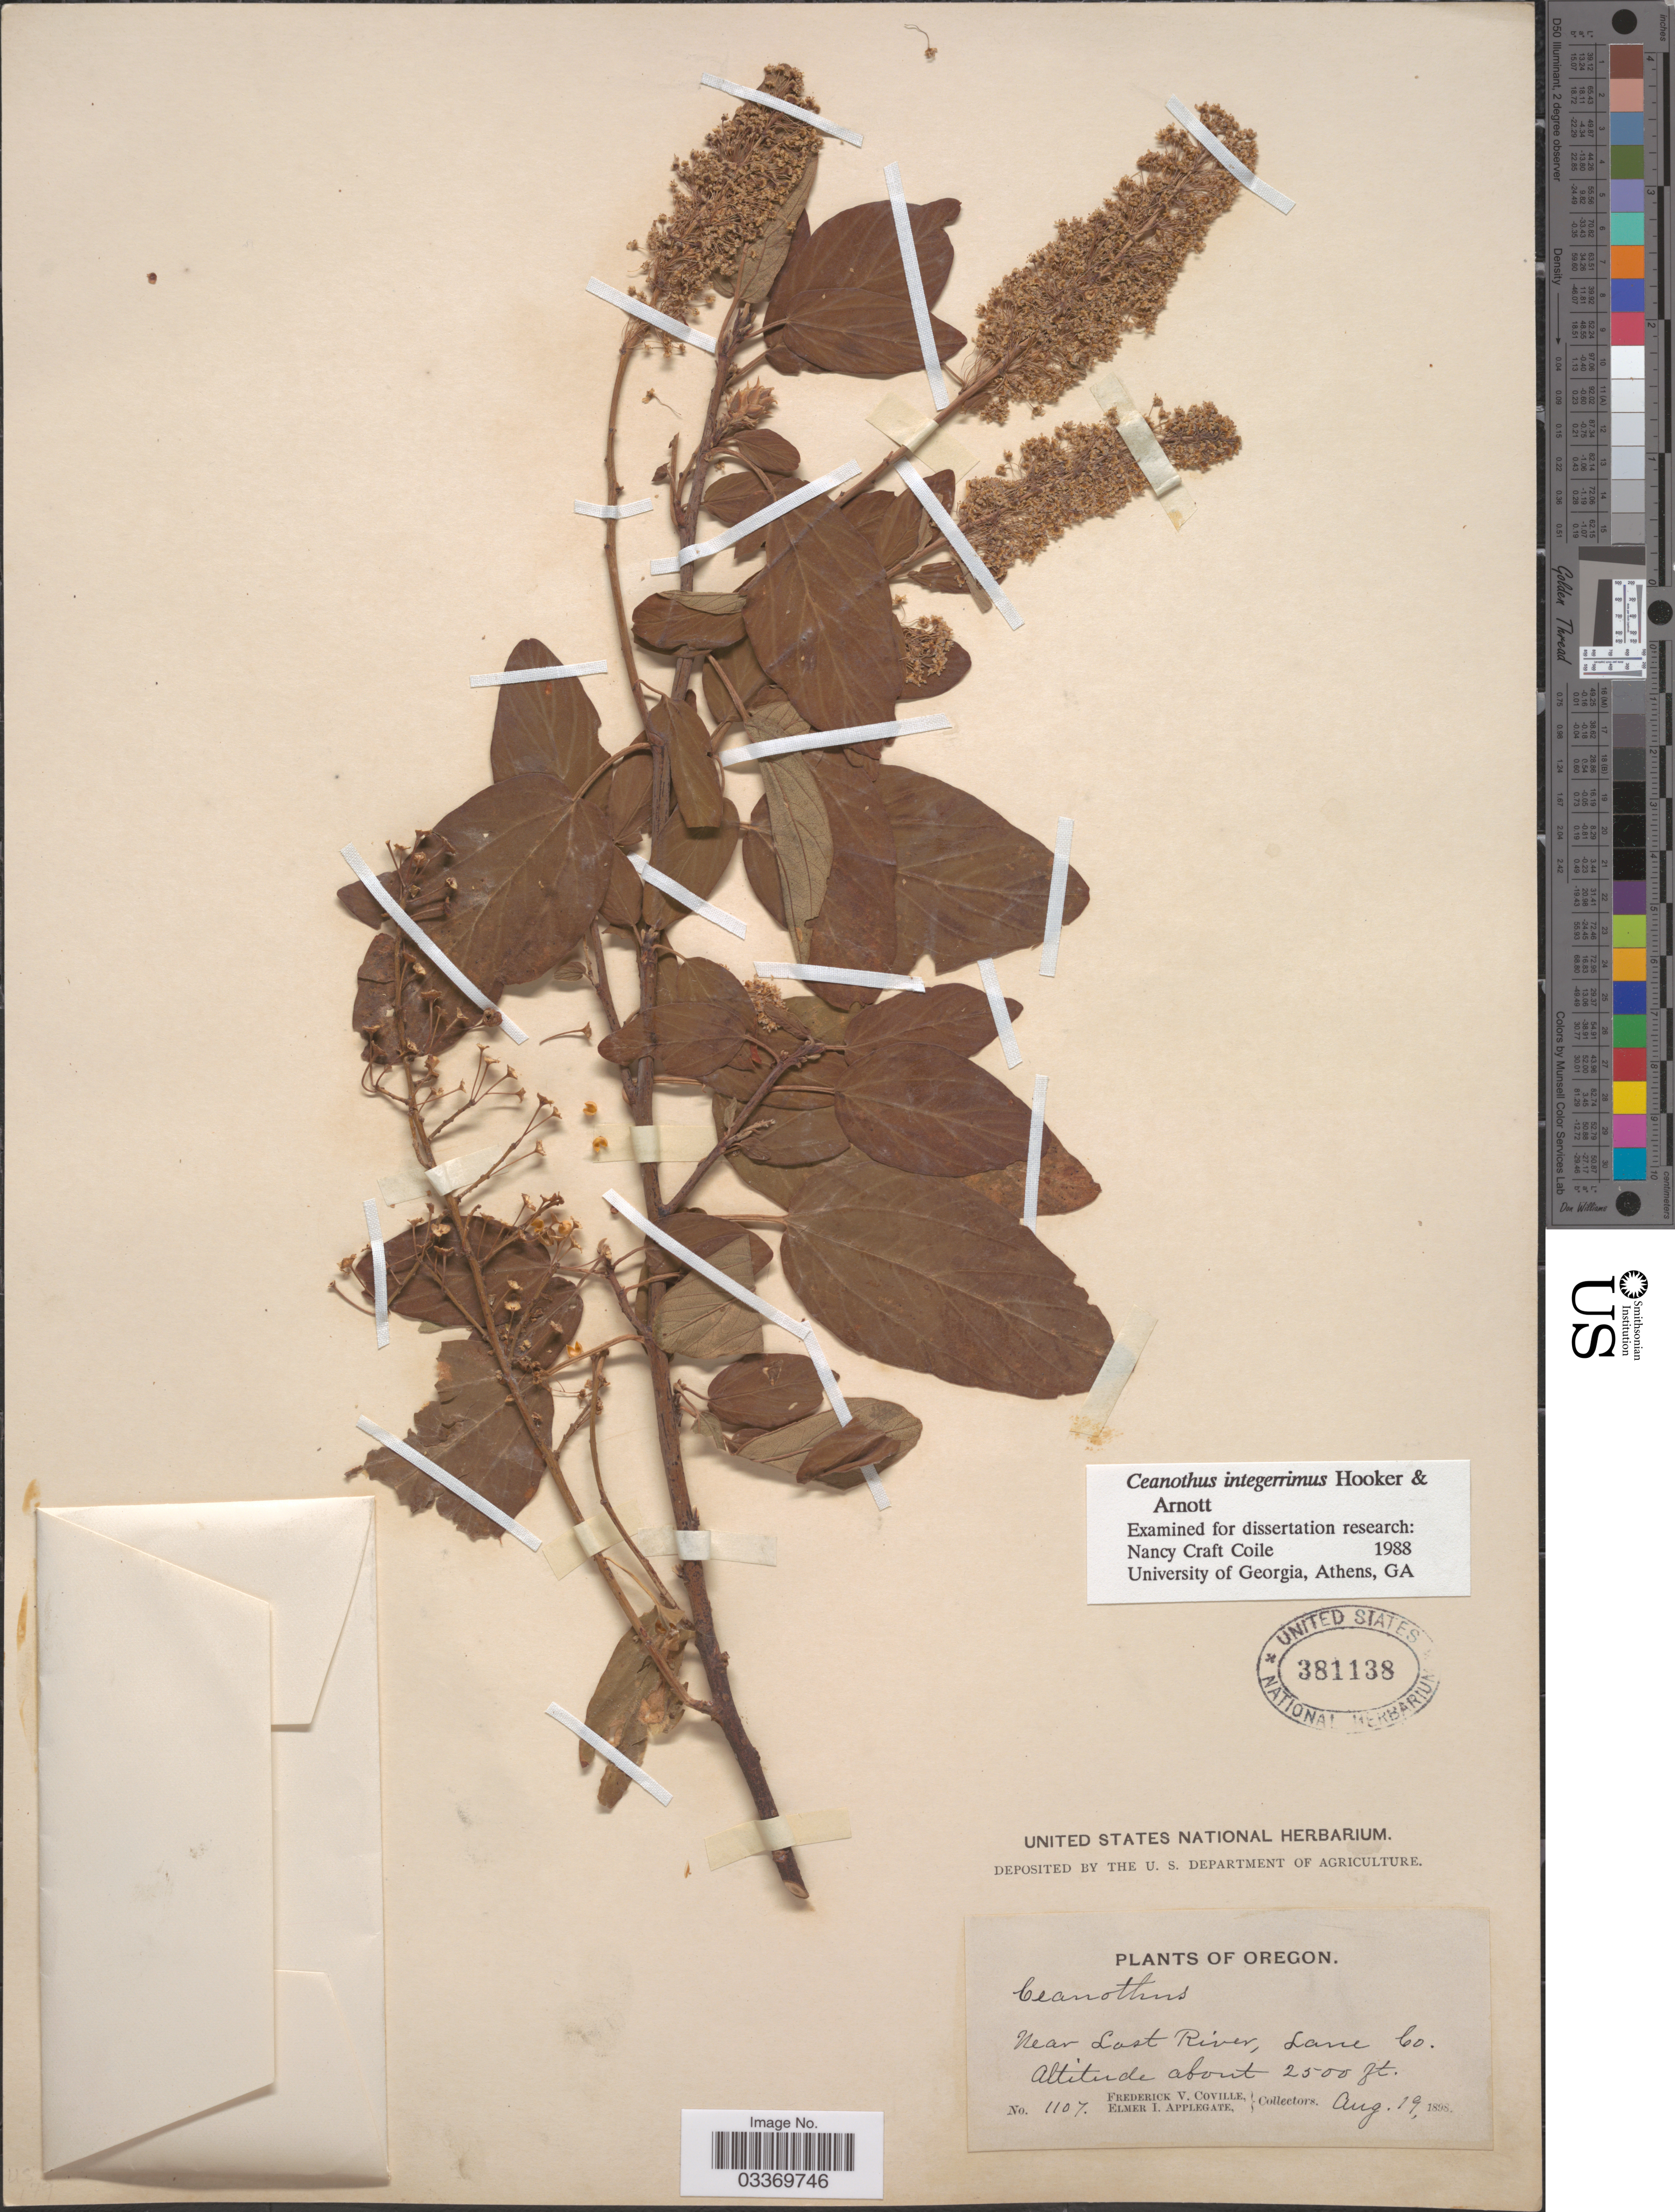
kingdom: Plantae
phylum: Tracheophyta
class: Magnoliopsida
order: Rosales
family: Rhamnaceae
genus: Ceanothus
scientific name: Ceanothus integerrimus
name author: Hook. & Arn.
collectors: F. V. Coville & E. I. Applegate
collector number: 1107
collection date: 1898-08-19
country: United States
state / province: Oregon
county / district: Lane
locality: Near Lost River, Lane Co.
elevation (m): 762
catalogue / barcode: US 381138